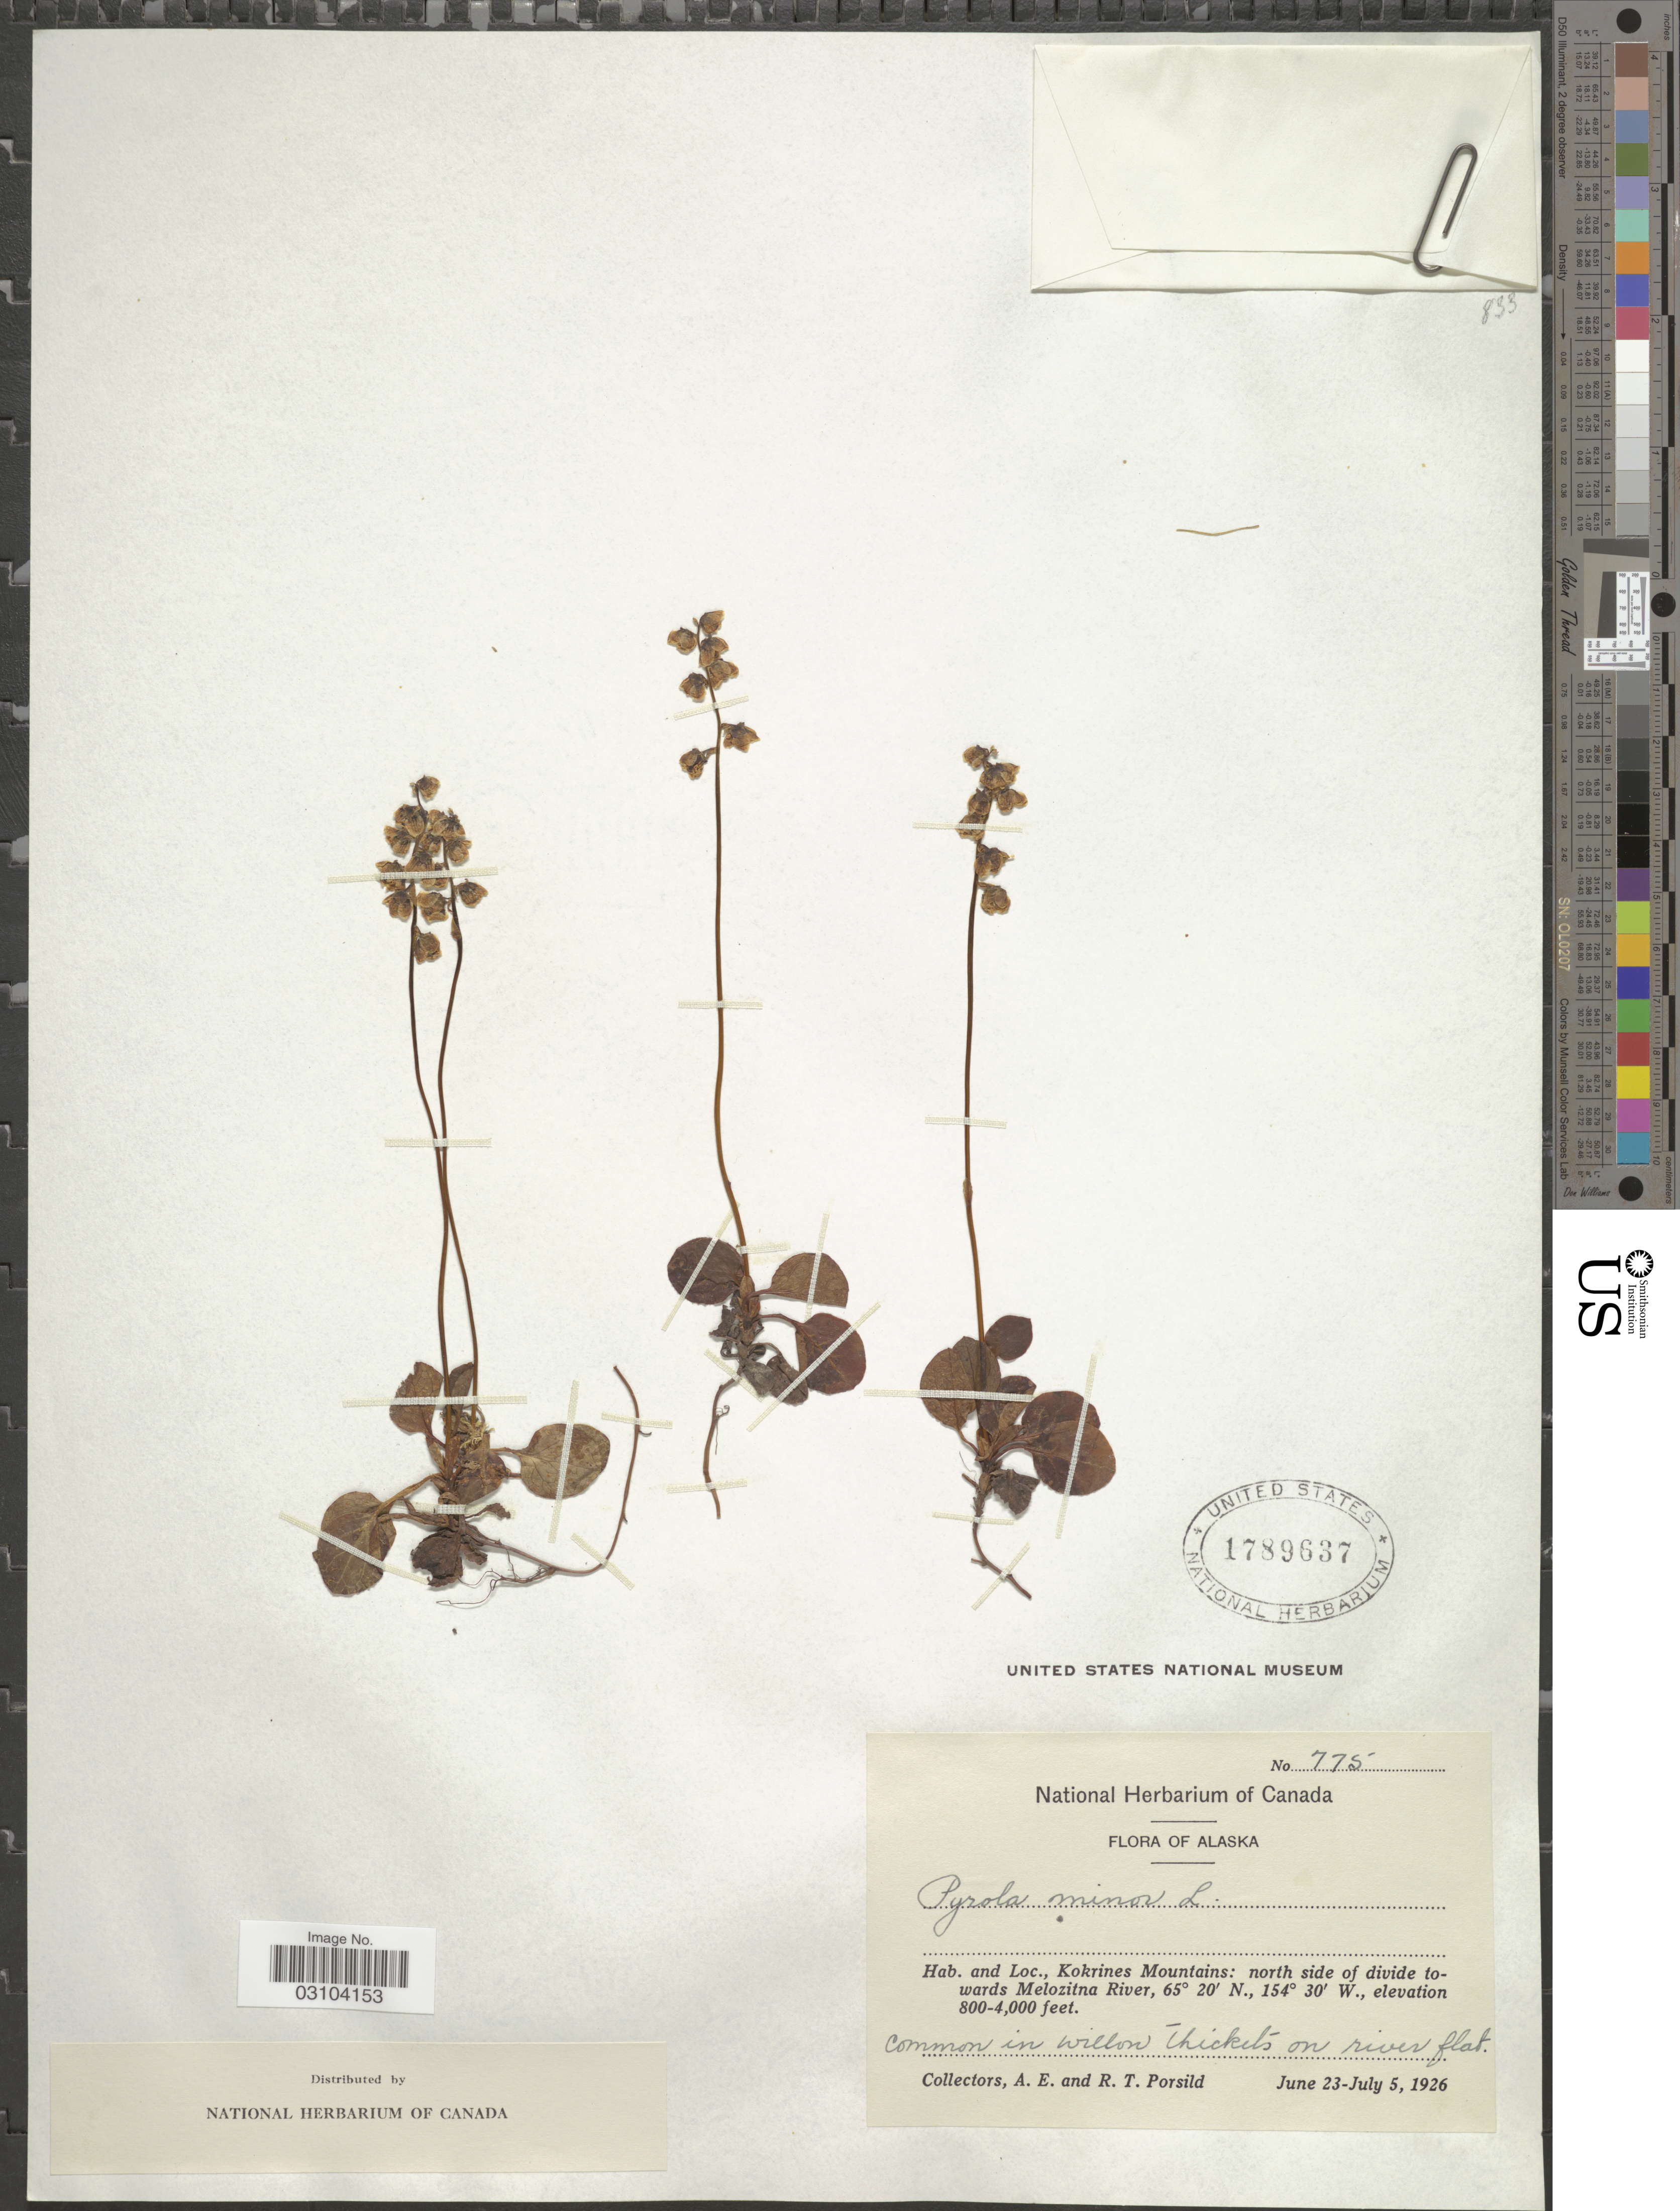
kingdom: Plantae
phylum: Tracheophyta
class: Magnoliopsida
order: Ericales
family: Ericaceae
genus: Pyrola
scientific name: Pyrola minor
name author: L.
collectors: A. E. Porsild & R. T. Porsild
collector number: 775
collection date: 1926-06-23/1926-07-05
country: United States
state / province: Alaska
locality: Kokrines Mountains: north side of divide towards Melozitna River.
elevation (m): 244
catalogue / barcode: US 1789637